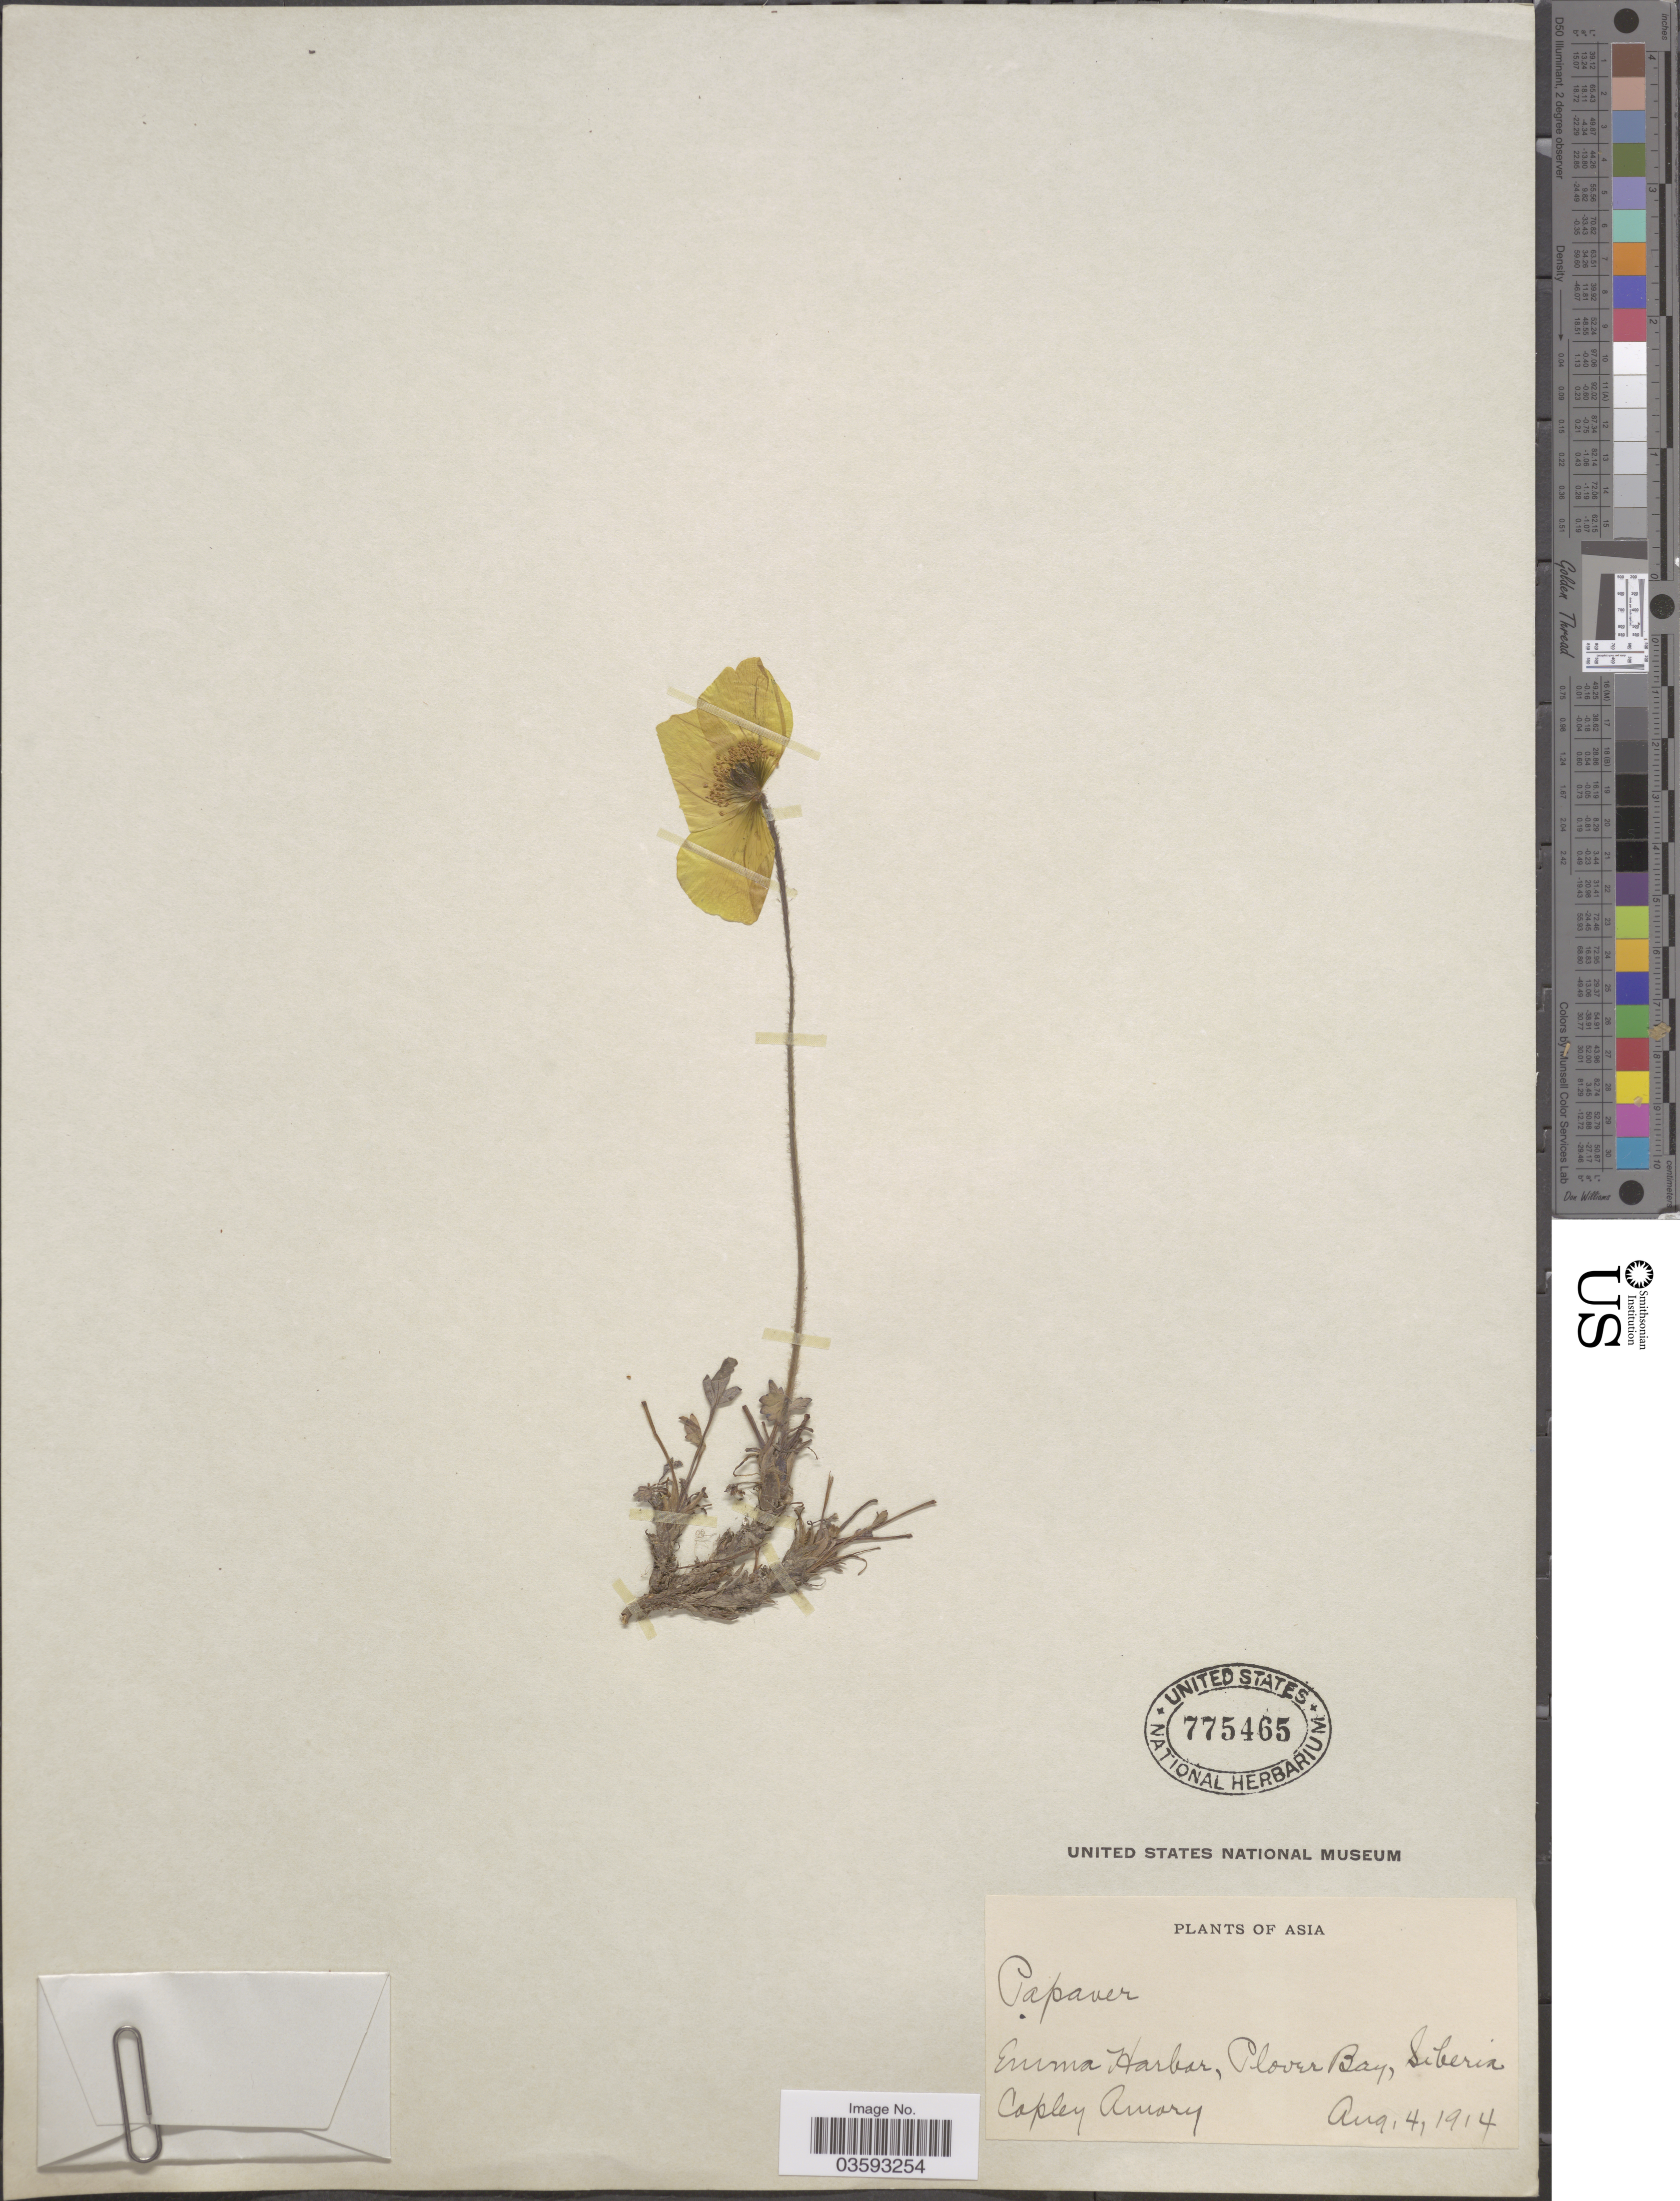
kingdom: Plantae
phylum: Tracheophyta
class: Magnoliopsida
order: Ranunculales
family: Papaveraceae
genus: Papaver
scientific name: Papaver sp.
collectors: C. Amary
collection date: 1914-08-04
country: Russian Federation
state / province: Chukotka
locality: Asia. Emma Harbor, Plover Bay, Siberia.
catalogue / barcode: US 775465